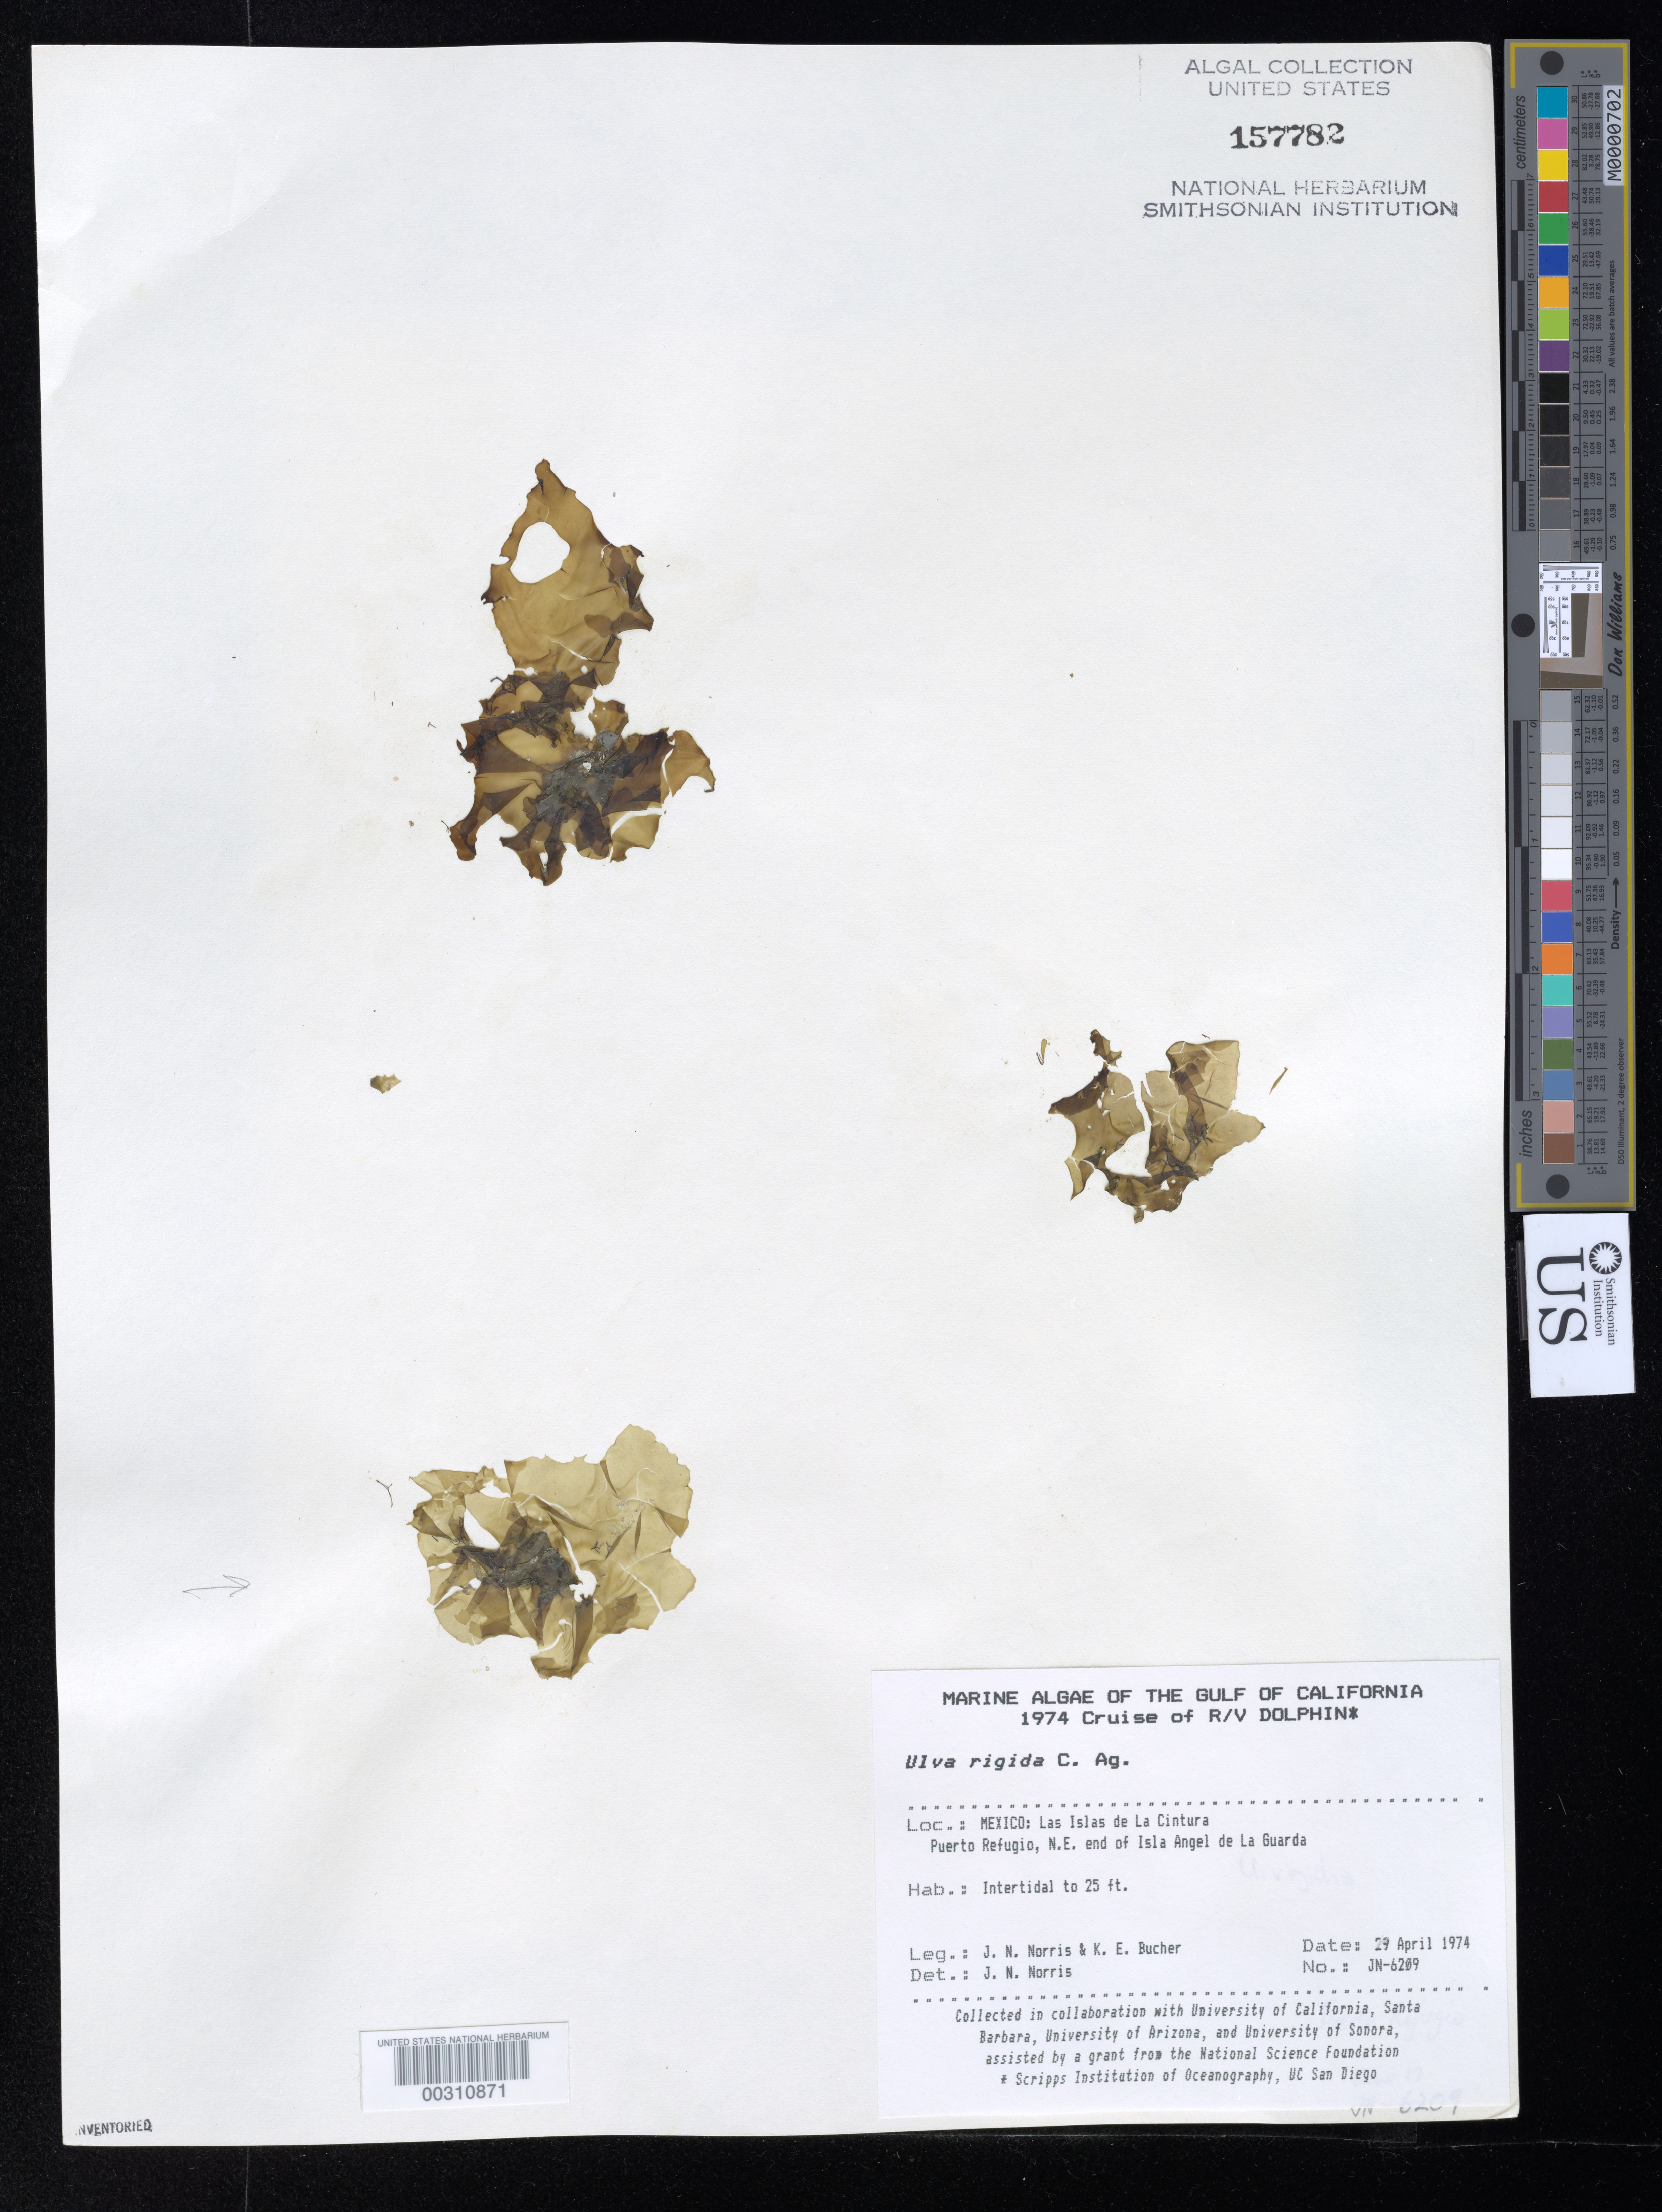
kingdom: Plantae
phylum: Chlorophyta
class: Ulvophyceae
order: Ulvales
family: Ulvaceae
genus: Ulva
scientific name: Ulva rigida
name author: C. Agardh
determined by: Norris, James N.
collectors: J. N. Norris & K. E. Bucher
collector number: JN-6209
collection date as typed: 29 Apr 1974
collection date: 1974-04-29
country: Mexico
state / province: Baja California Norte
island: Isla Angel de la Guarda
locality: Puerto Refugio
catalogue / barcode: US 157782